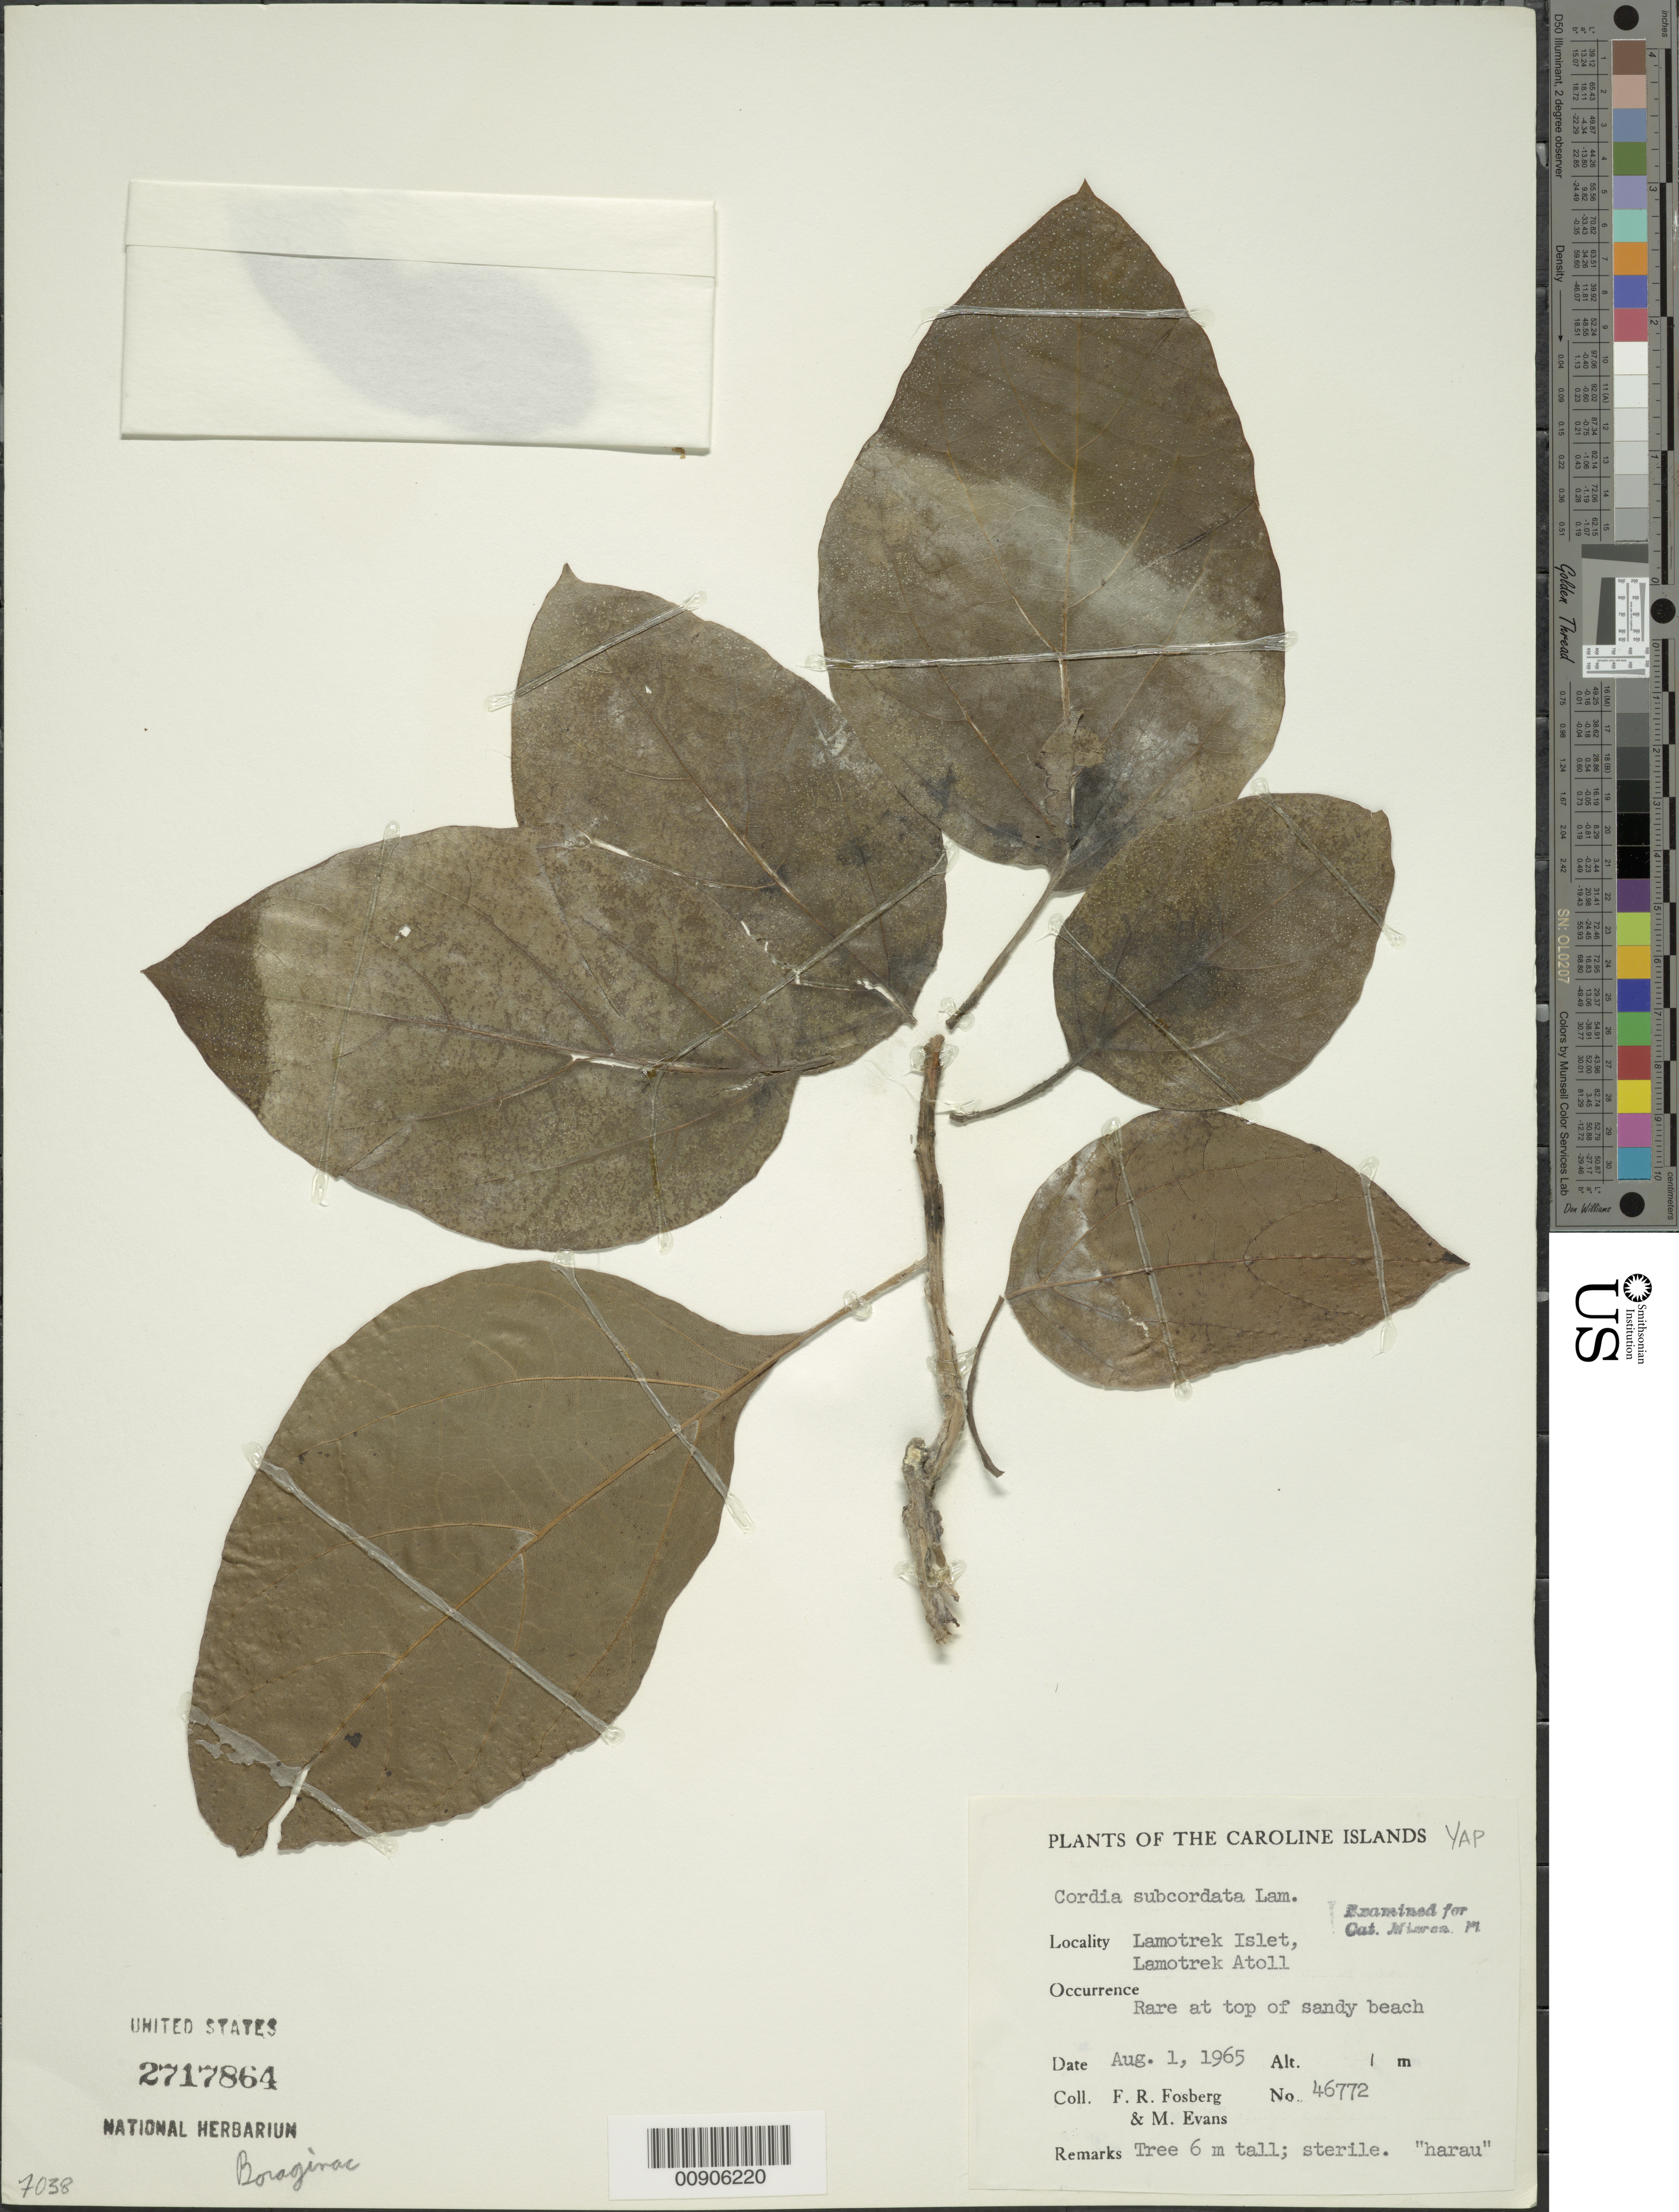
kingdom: Plantae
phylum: Tracheophyta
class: Magnoliopsida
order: Boraginales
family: Cordiaceae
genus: Cordia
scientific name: Cordia subcordata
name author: Lam.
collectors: F. R. Fosberg & M. Evans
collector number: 46772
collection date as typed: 01 Aug 1965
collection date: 1965-08-01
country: Micronesia, Federated States of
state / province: Yap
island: Lamotrek Atoll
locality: Lamotrek Islet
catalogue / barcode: US 2717864